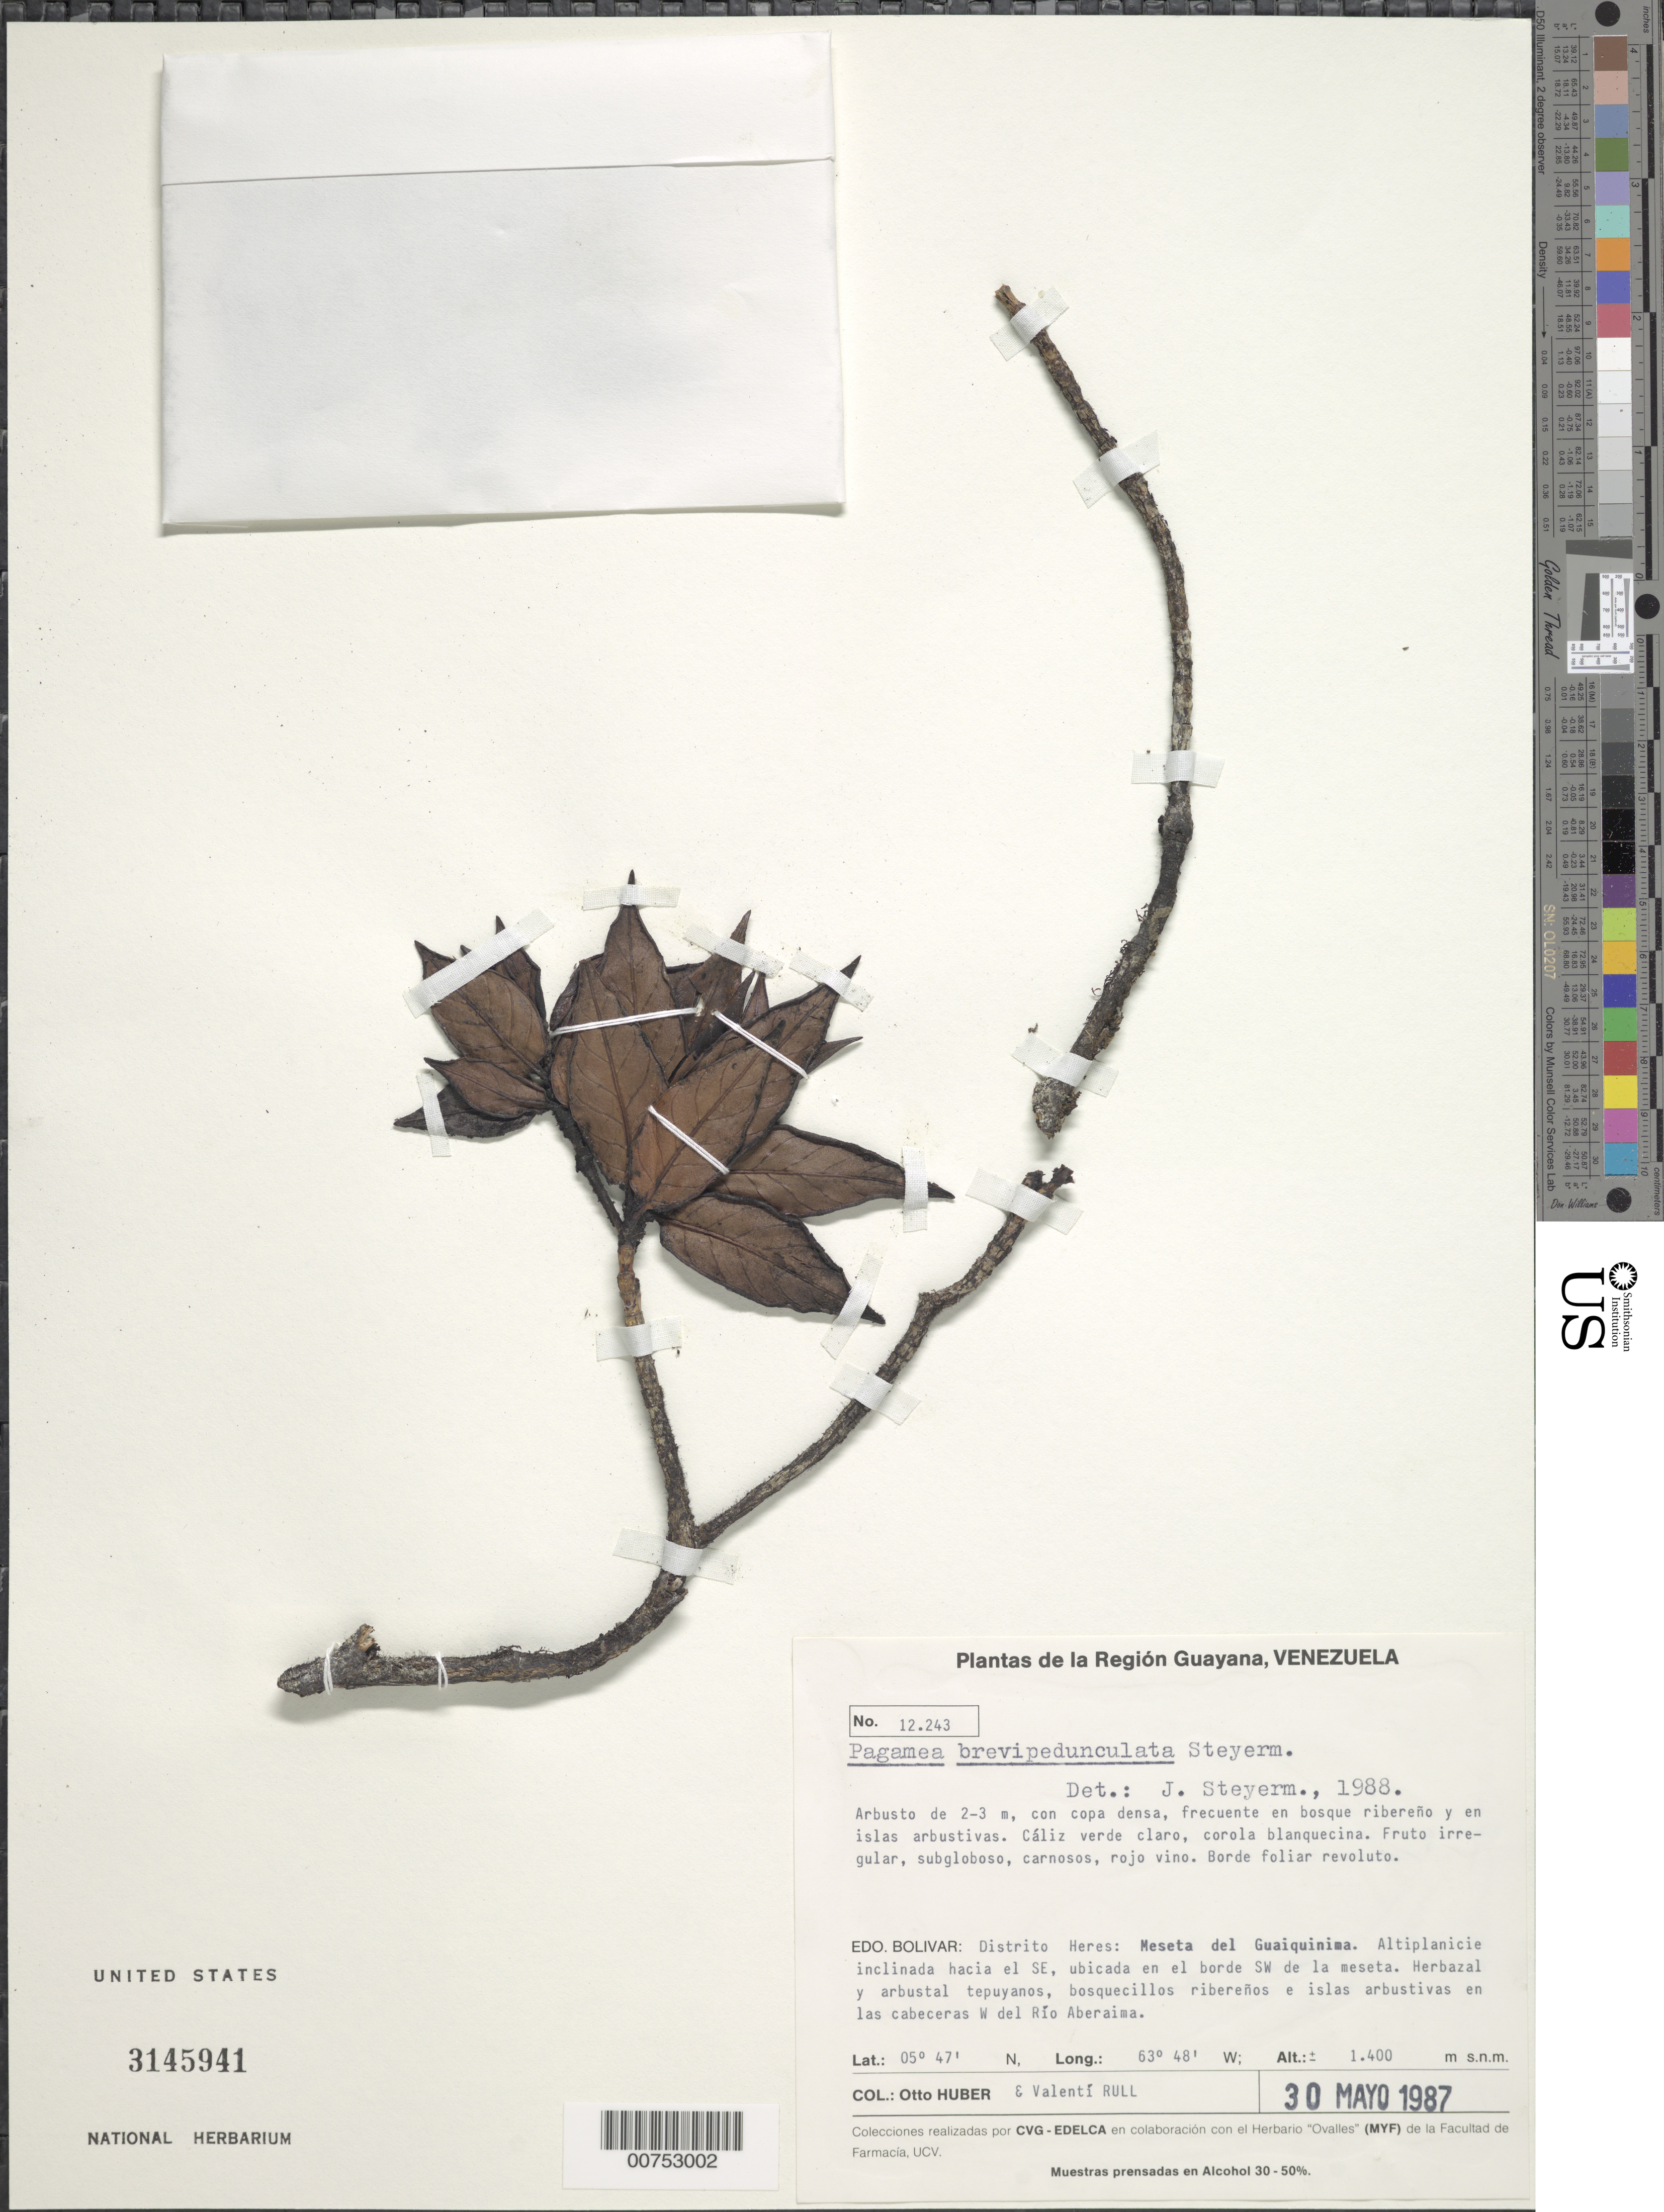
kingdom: Plantae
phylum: Tracheophyta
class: Magnoliopsida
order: Gentianales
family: Rubiaceae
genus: Pagamea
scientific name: Pagamea brevipedunculata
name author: Steyerm.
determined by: Steyermark, Julian A., (VEN)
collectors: O. Huber & V. Rull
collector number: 12243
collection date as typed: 30-May-87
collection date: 1987-05-30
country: Venezuela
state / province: Bolívar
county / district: Heres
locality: Meseta del Guaiquinima, W of Río Aberiama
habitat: Bosque ribreno y en islas arbustivas; altiplanicie inclinada hacia el SE, ubiada en el borde SW de la meseta; herbazal y arbustal tepuyanos…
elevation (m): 1400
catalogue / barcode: US 3145941